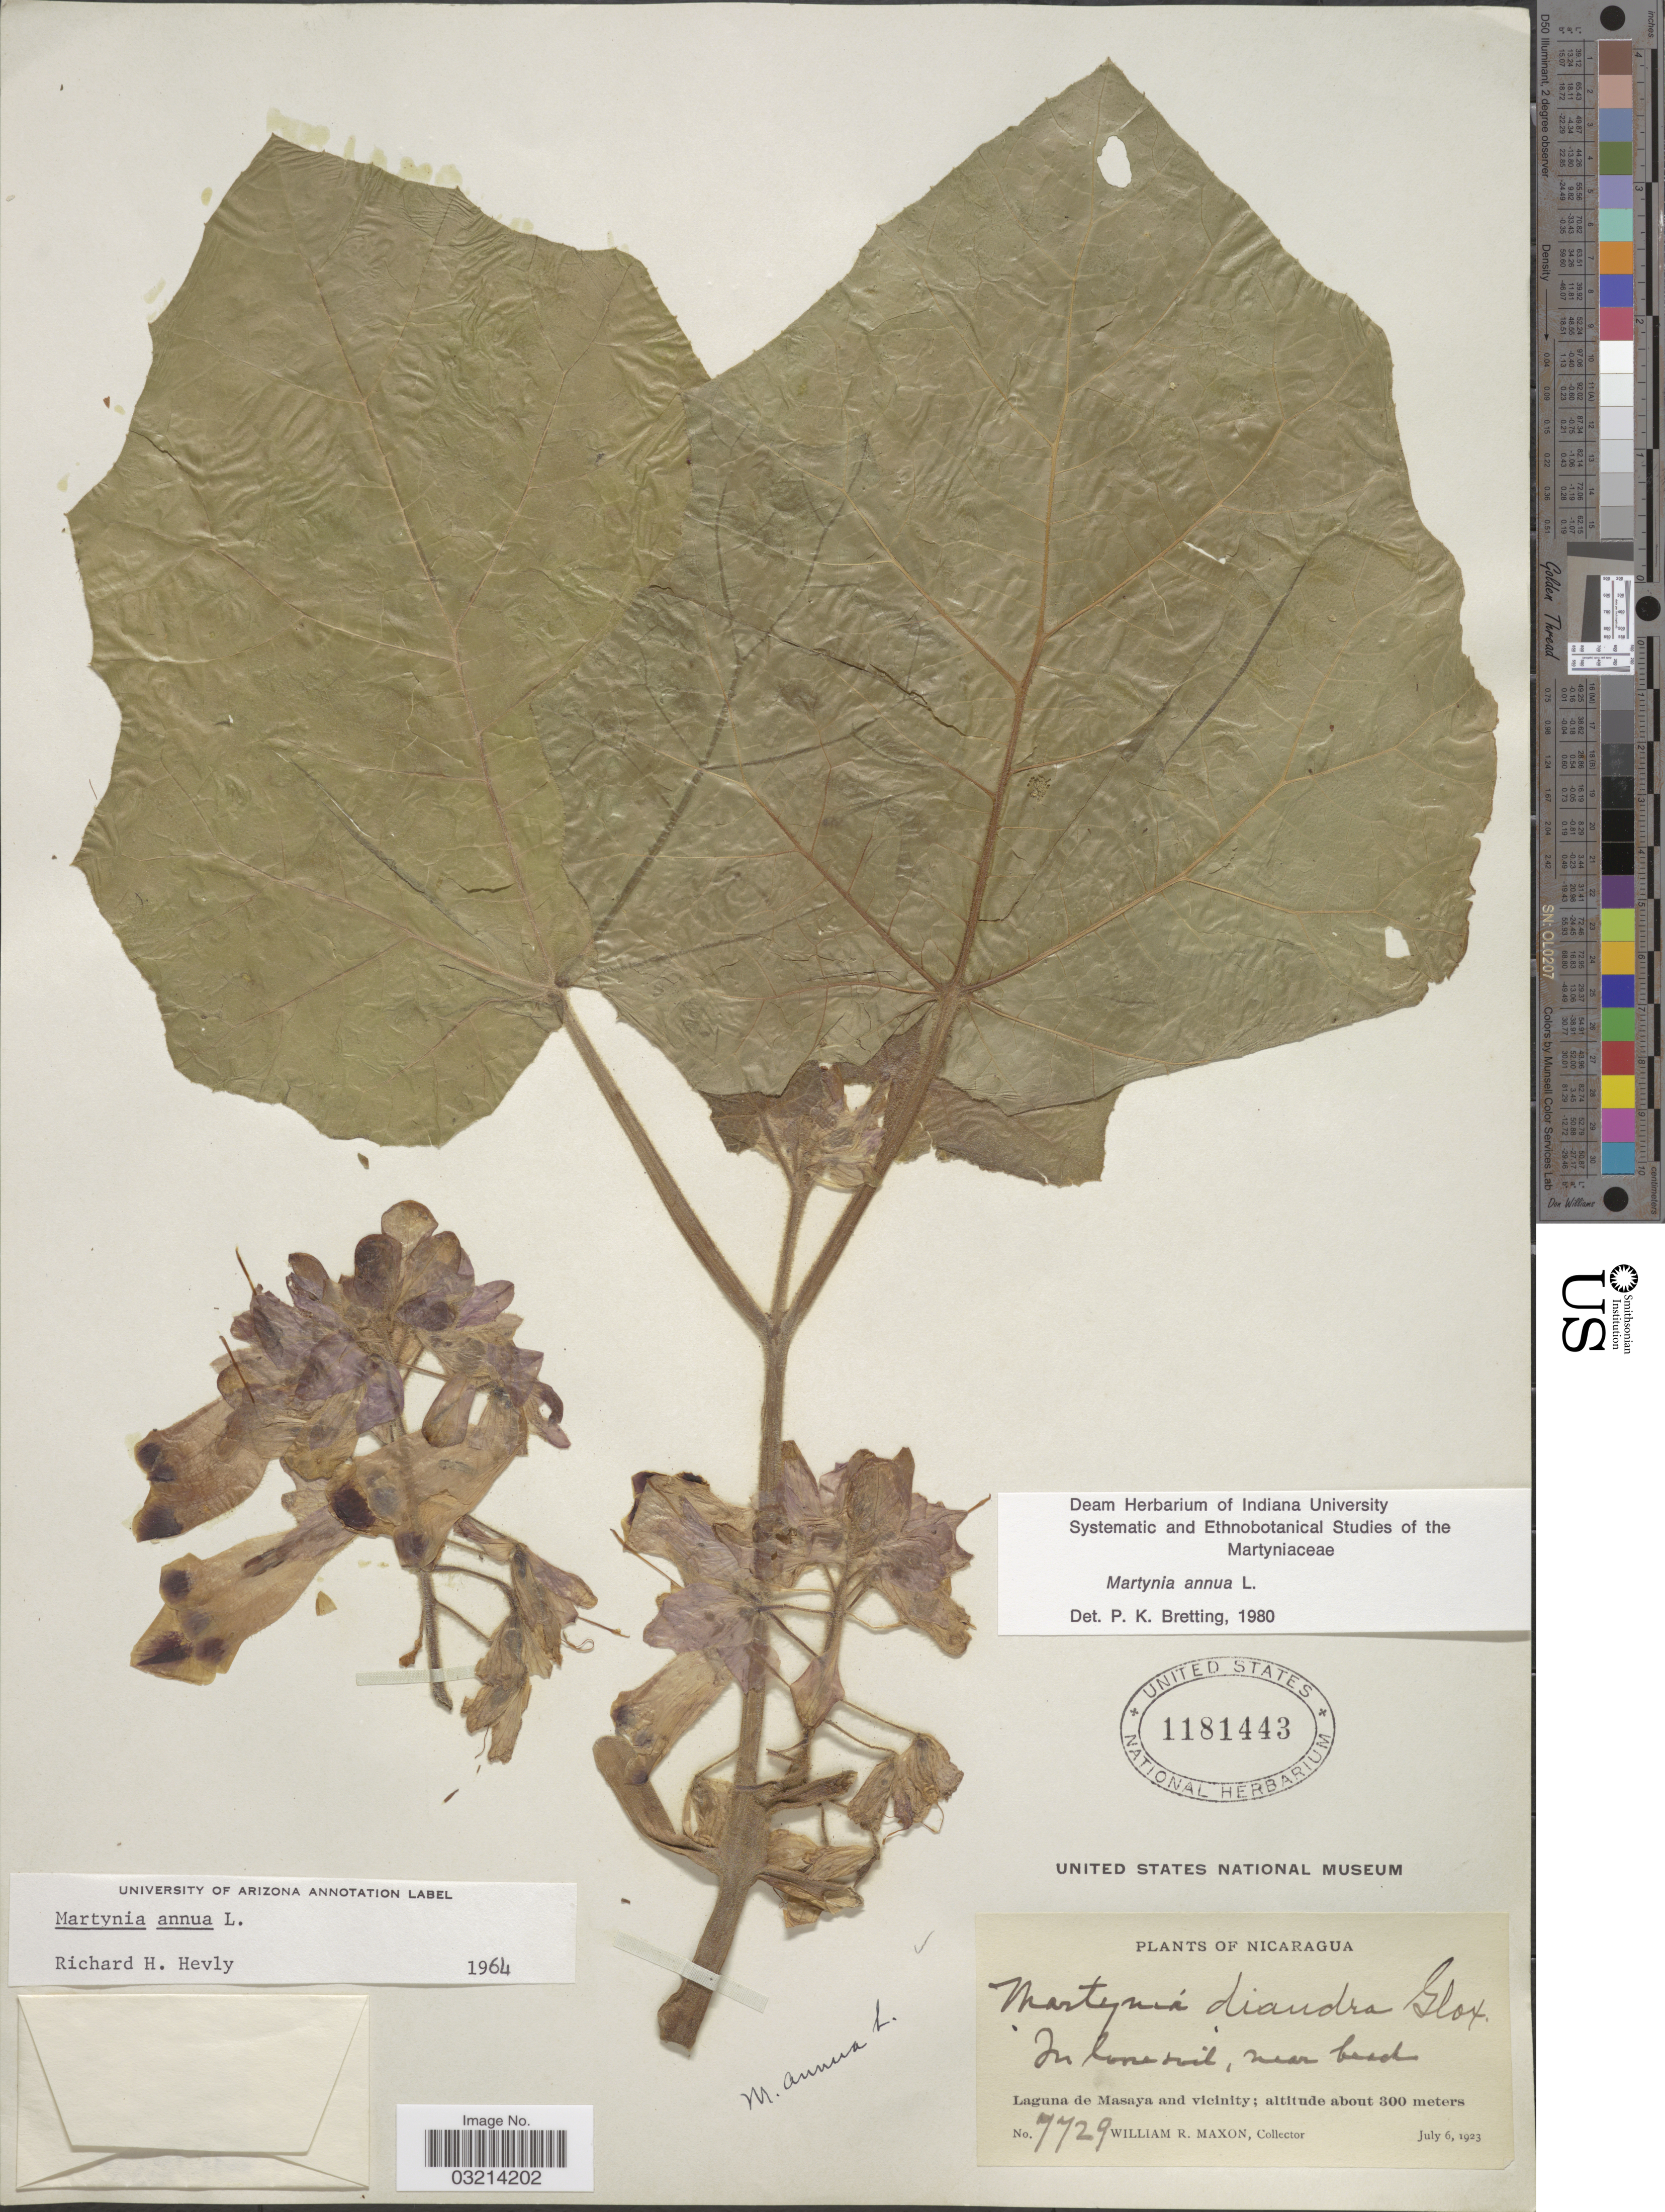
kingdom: Plantae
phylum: Tracheophyta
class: Magnoliopsida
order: Lamiales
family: Martyniaceae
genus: Martynia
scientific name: Martynia annua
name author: L.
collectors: W. R. Maxon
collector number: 7729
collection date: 1923-07-06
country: Nicaragua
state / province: Masaya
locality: Laguna de Masaya and vicinity.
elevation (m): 300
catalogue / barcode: US 1181443